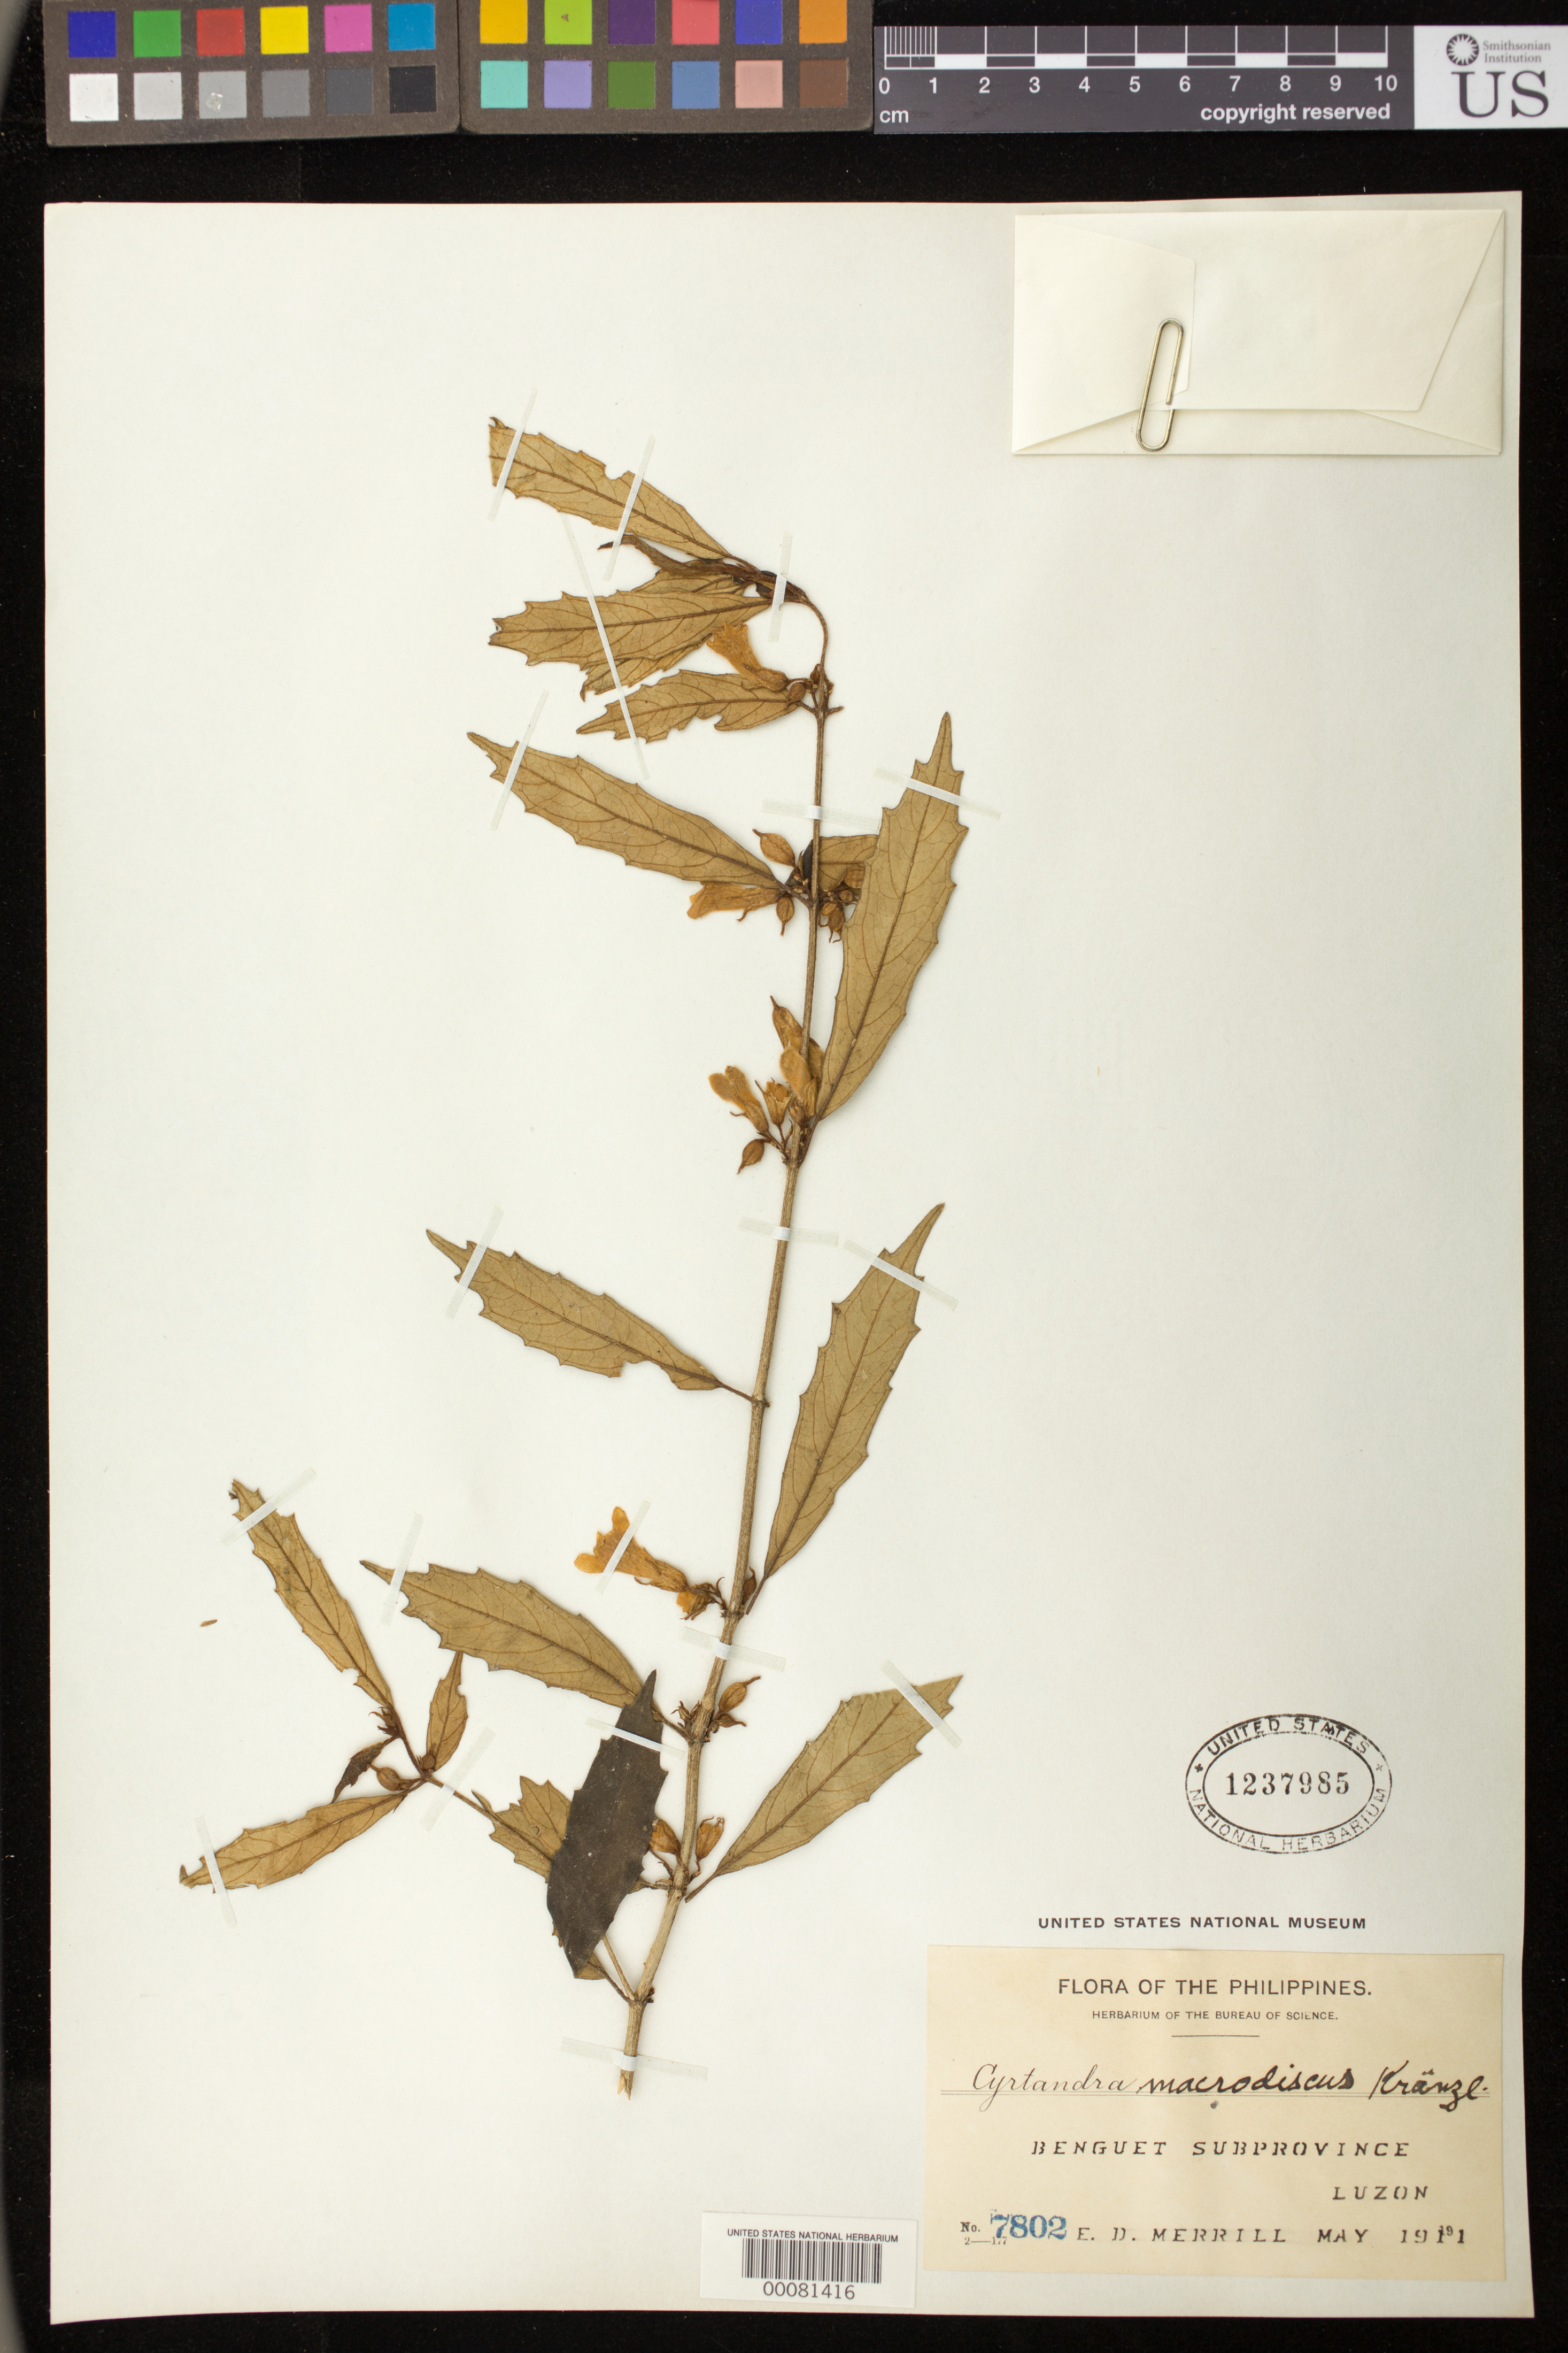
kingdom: Plantae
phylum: Tracheophyta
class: Magnoliopsida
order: Lamiales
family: Gesneriaceae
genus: Cyrtandra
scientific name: Cyrtandra macrodiscus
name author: Kraenzl.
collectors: E. D. Merrill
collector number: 7802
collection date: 1911-05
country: Philippines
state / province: Cordillera (Administrative Region)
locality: Benguet Subprovince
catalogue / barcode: US 1237985